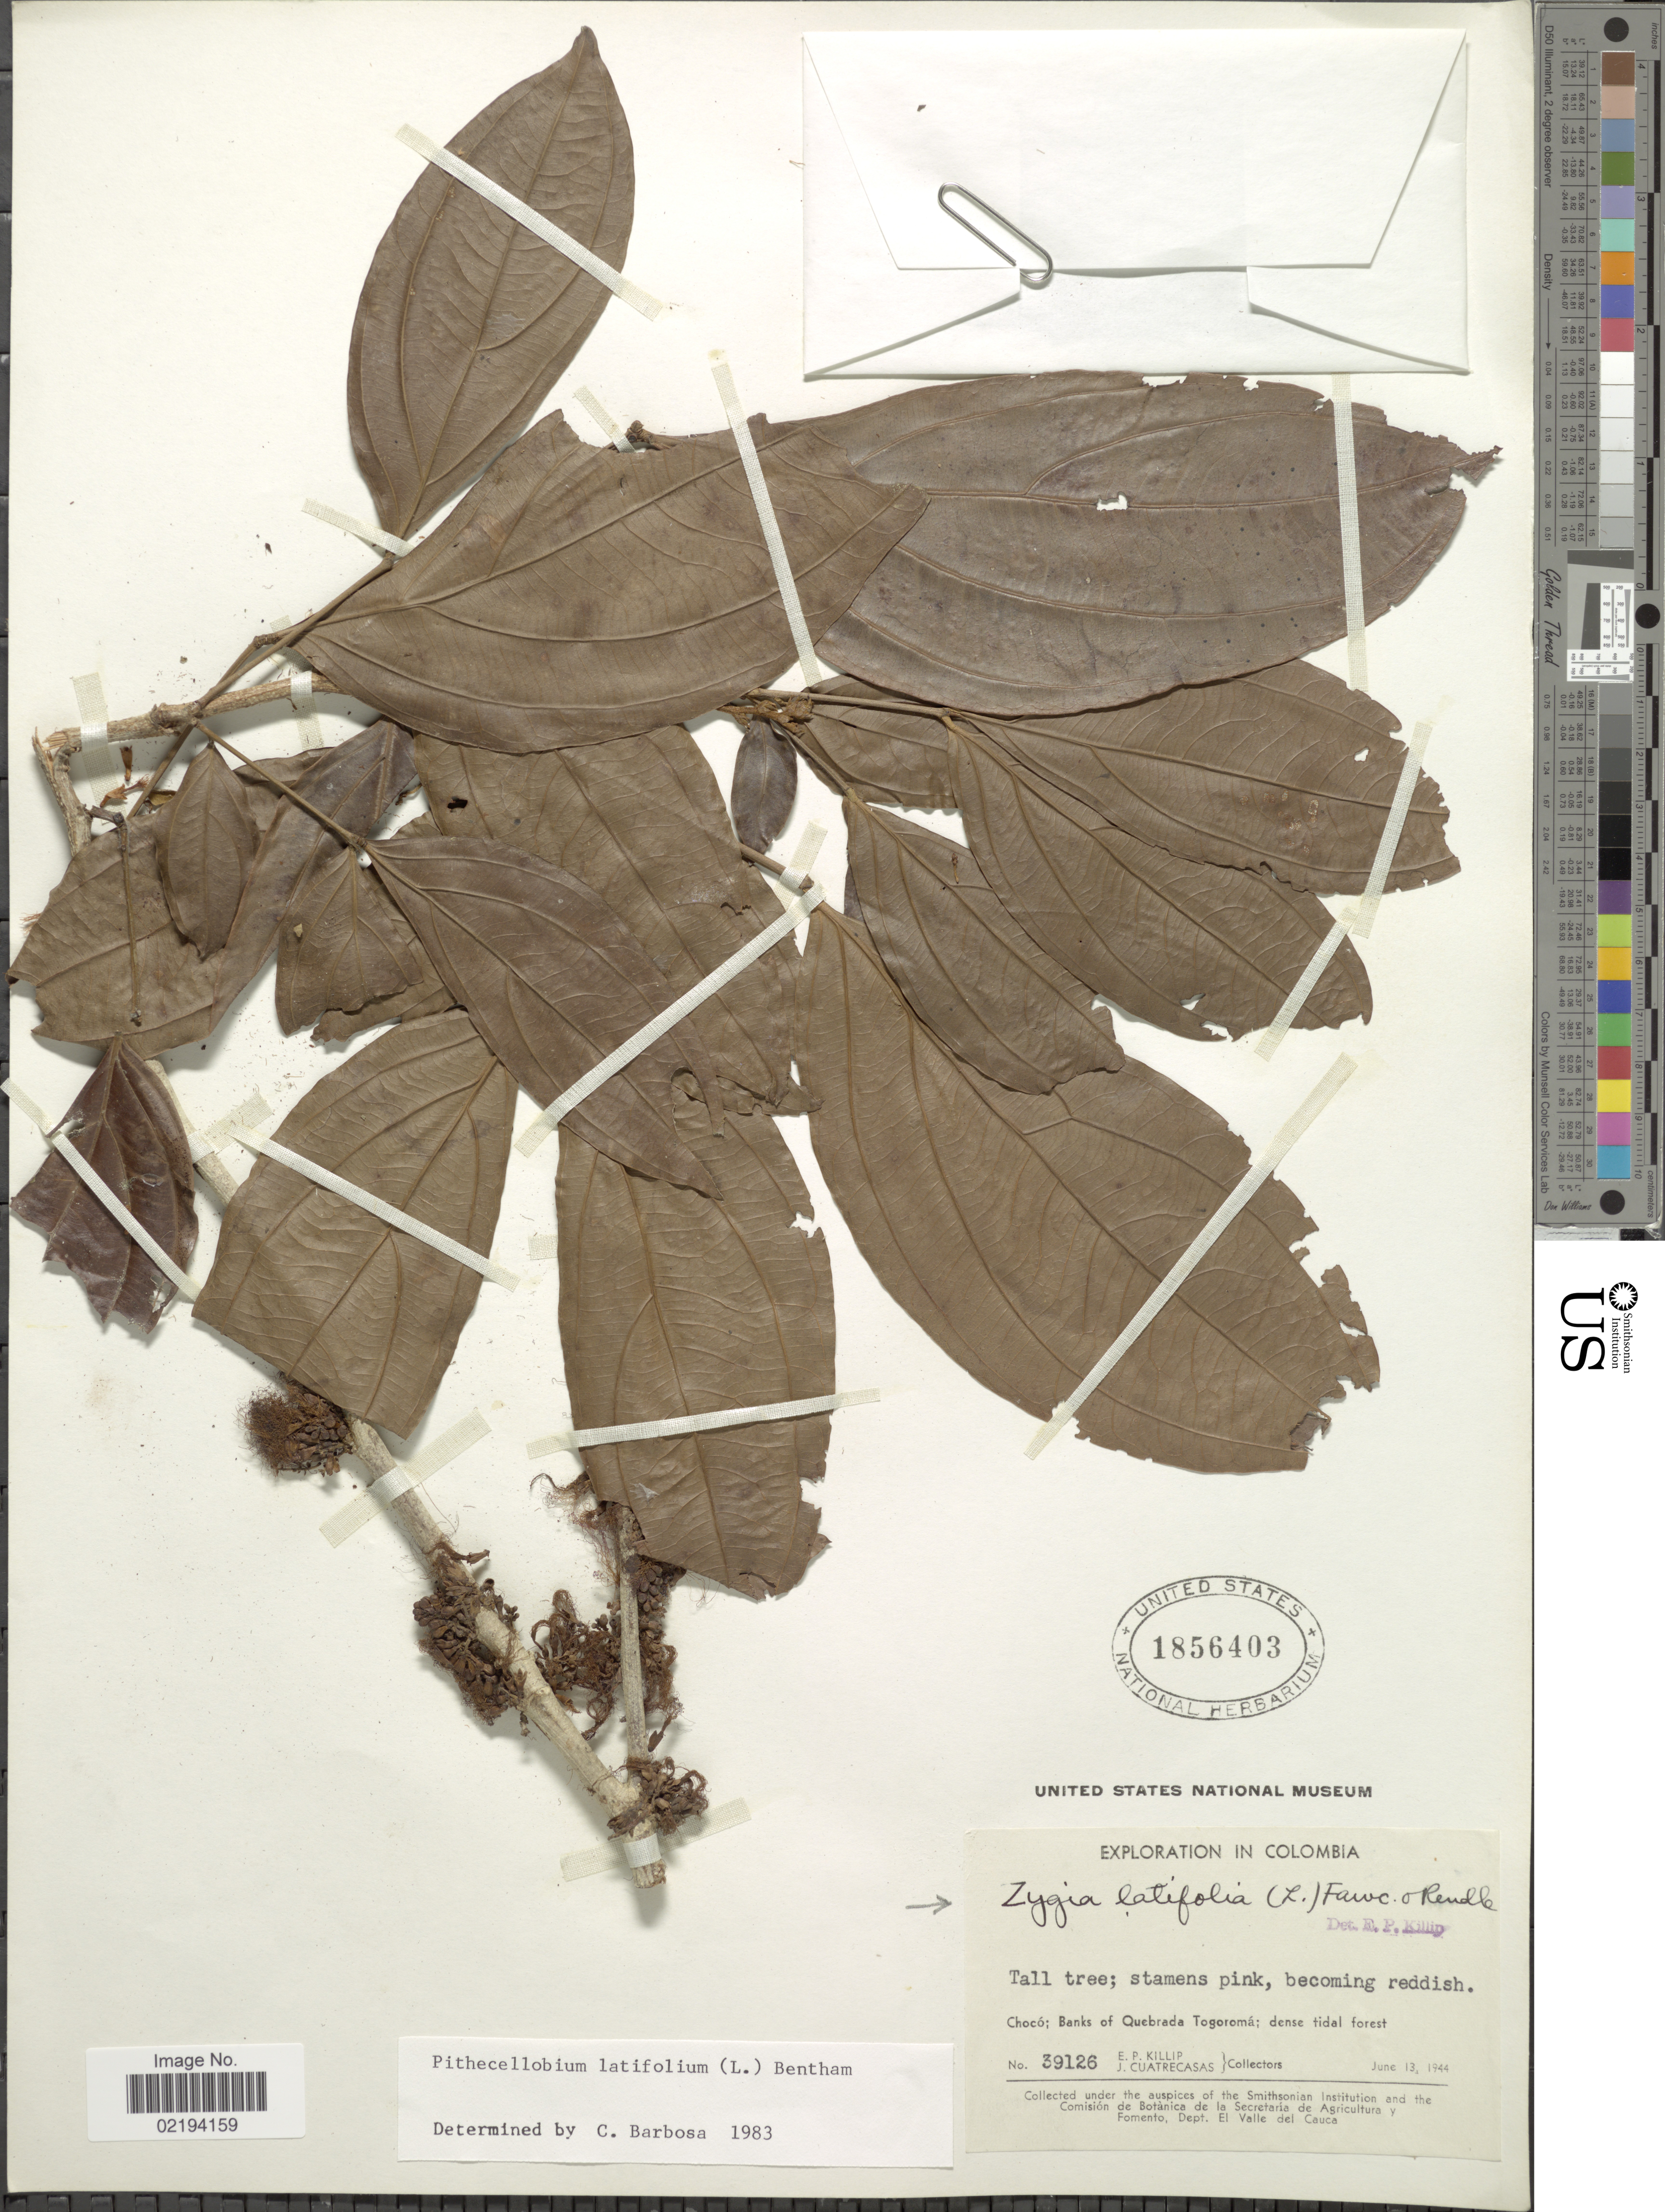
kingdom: Plantae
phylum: Tracheophyta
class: Magnoliopsida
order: Fabales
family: Fabaceae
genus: Zygia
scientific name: Zygia latifolia var. latifolia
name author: (L.) Fawc. & Rendle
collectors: E. P. Killip & J. Cuatrecasas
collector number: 39126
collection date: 1944-06-13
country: Colombia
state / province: Chocó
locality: Banks of Quebrada Togoromá; dense tidal forest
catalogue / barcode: US 1856403